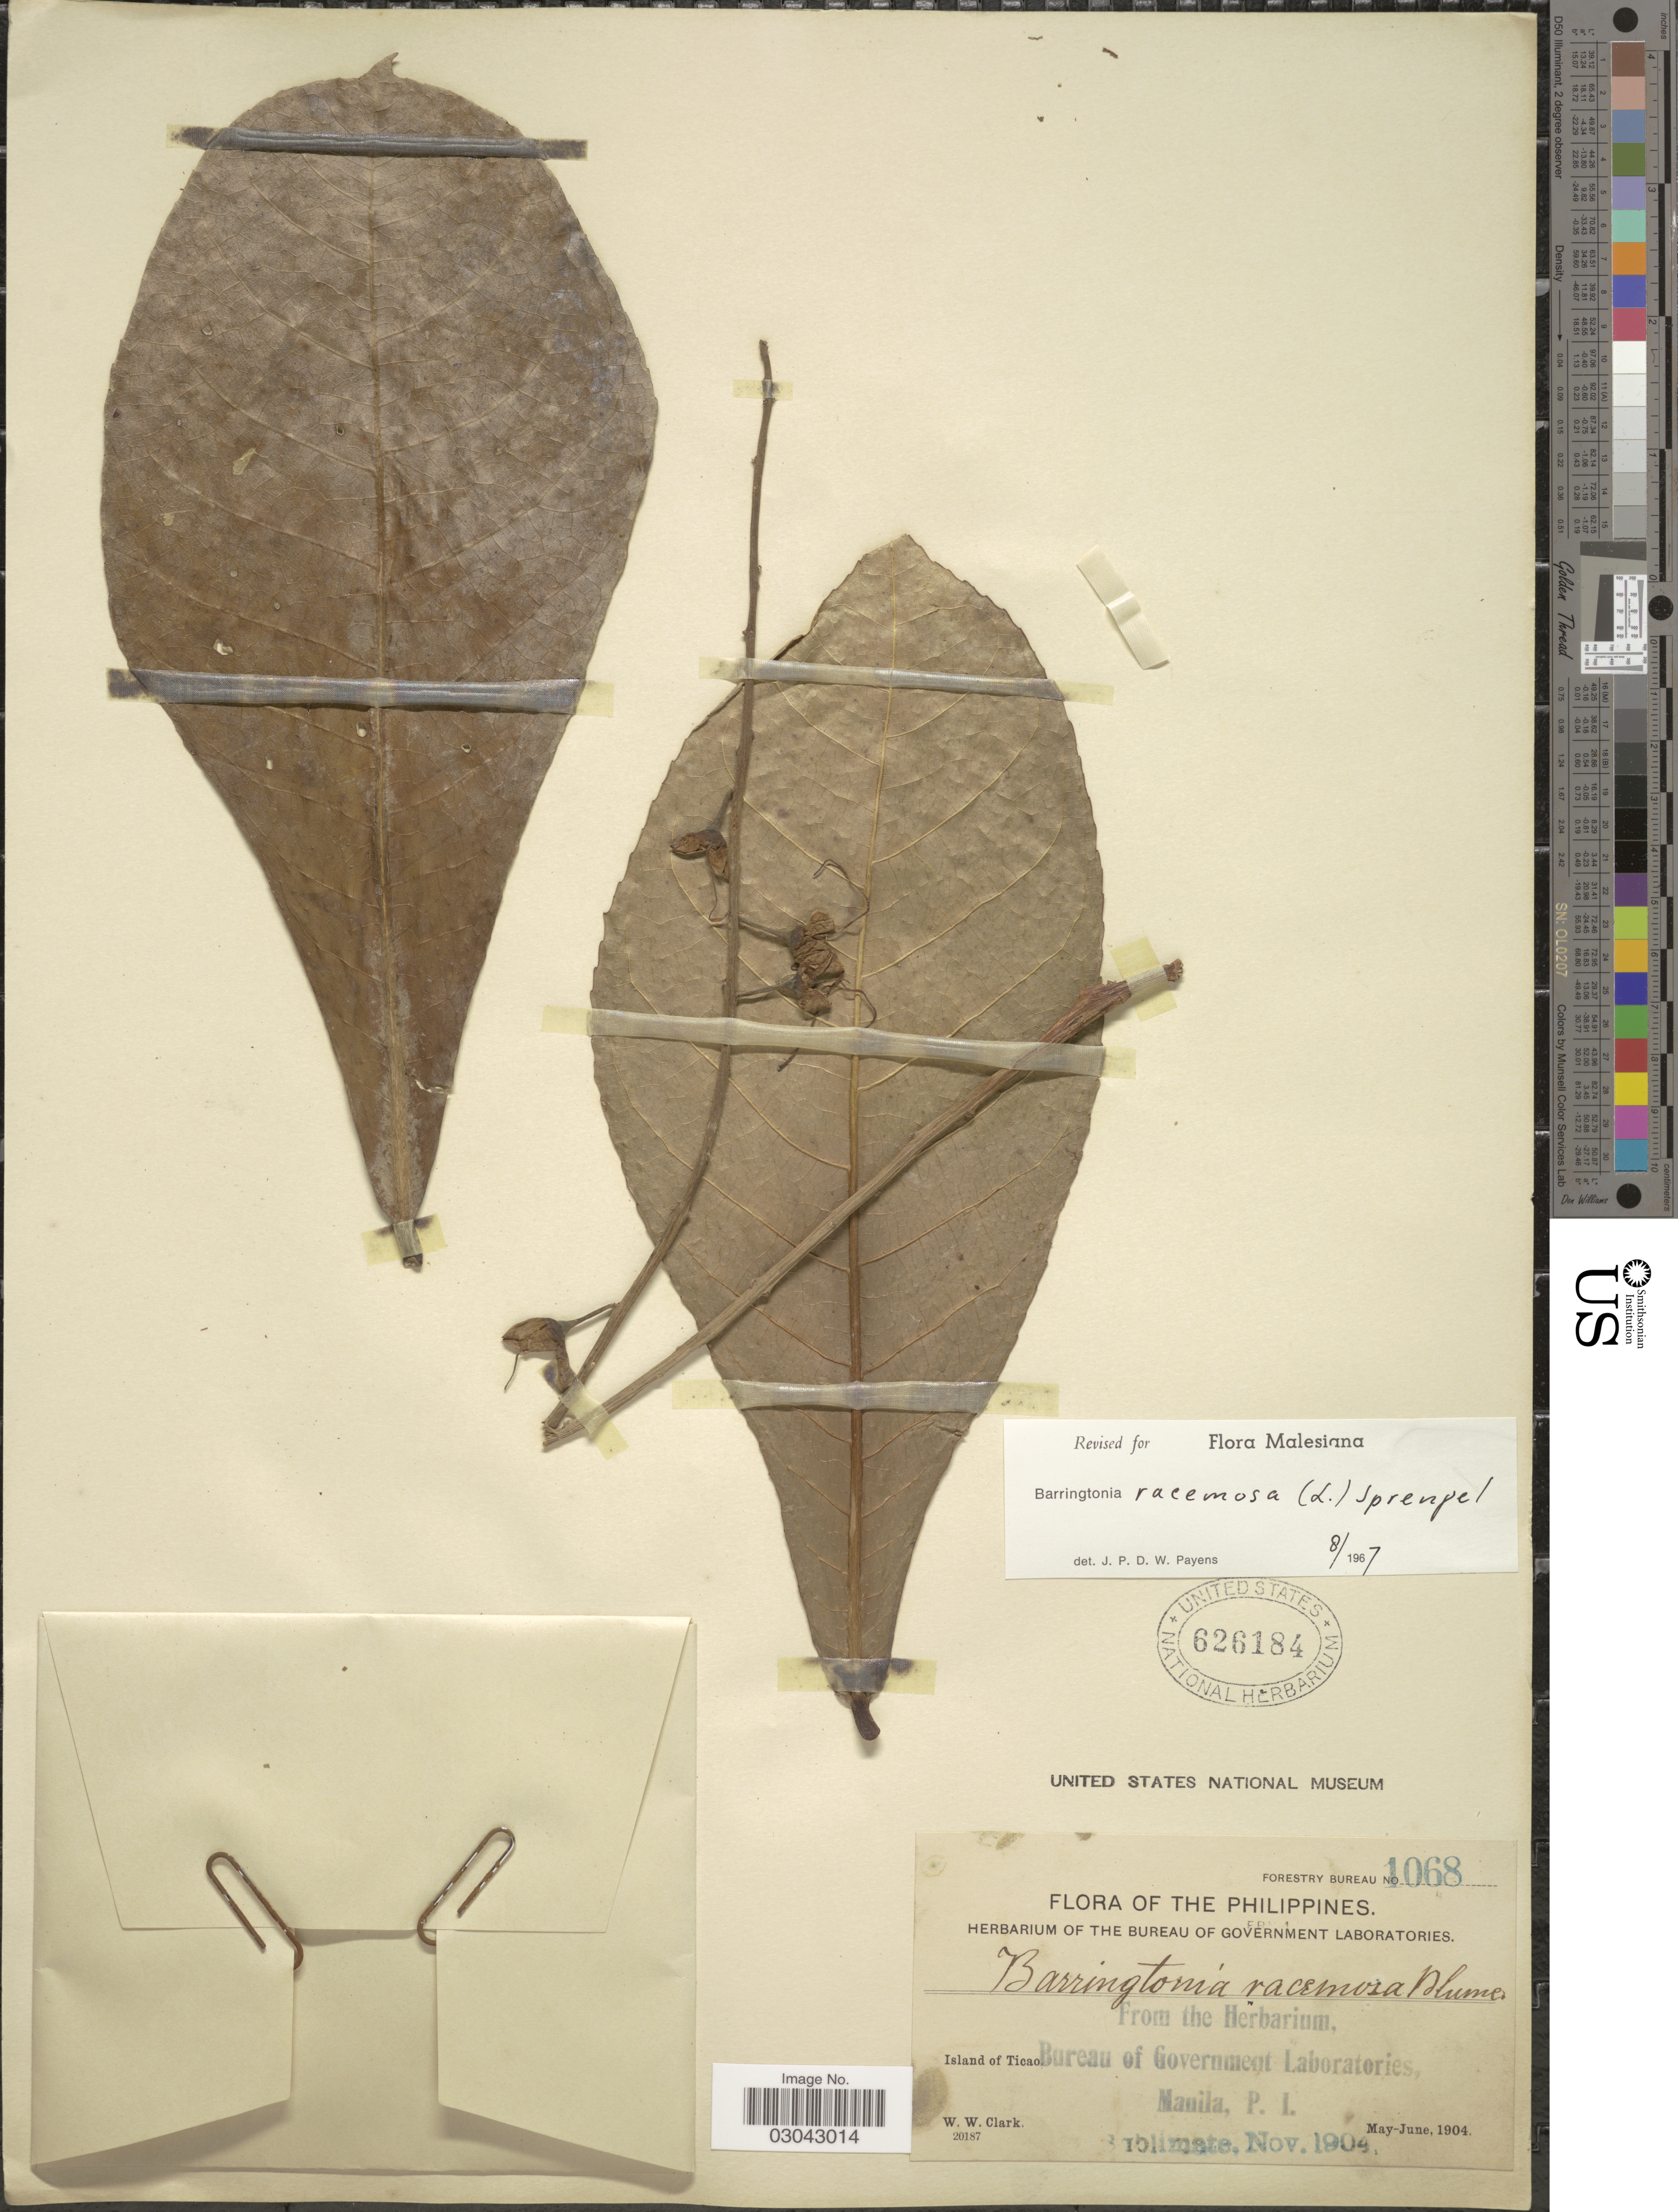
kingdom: Plantae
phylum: Tracheophyta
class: Magnoliopsida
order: Ericales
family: Lecythidaceae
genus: Barringtonia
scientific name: Barringtonia racemosa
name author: (L.) Spreng.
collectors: W. W. Clark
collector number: Forestry Bureau 1068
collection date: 1904-05/1904-06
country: Philippines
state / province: Bicol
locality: Island of Ticao.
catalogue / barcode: US 626184